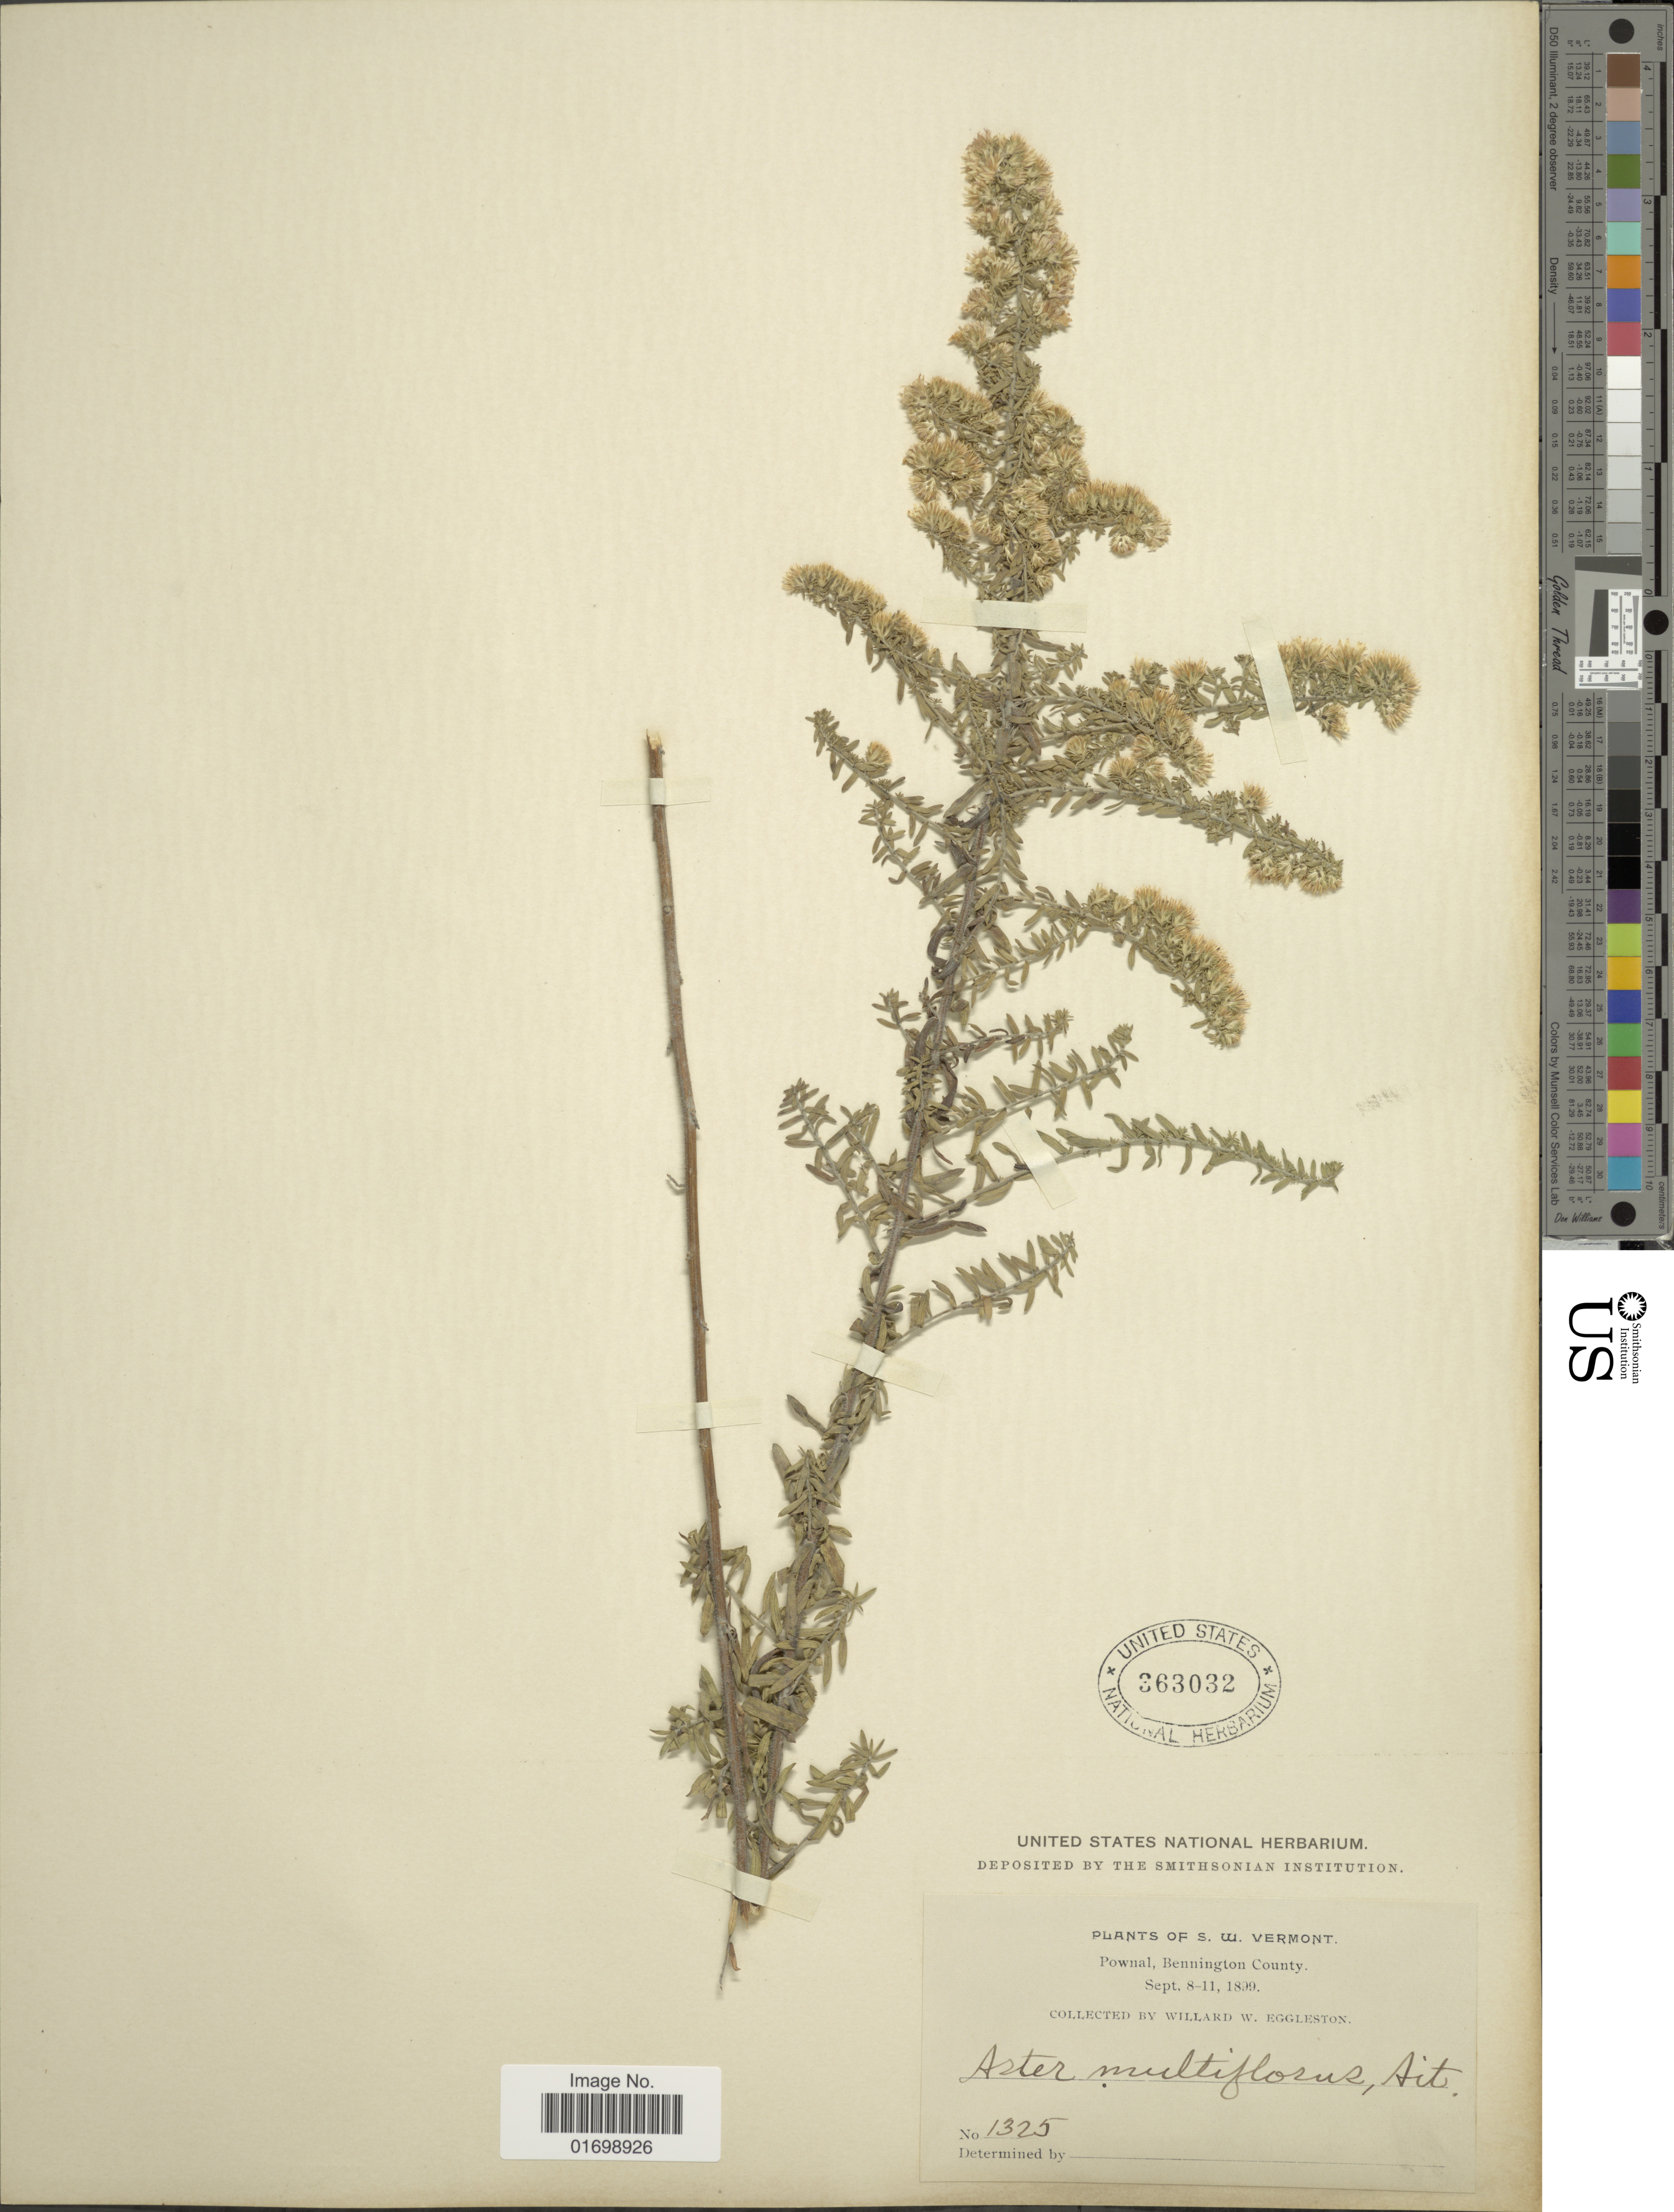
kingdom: Plantae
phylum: Tracheophyta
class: Magnoliopsida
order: Asterales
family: Asteraceae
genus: Symphyotrichum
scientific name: Symphyotrichum ericoides var. prostratum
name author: (Kuntze) G.L. Nesom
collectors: W. W. Eggleston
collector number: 1325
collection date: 1899-09-08/1899-09-11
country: United States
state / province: Vermont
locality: S.W. Vermont, Pownal, Bennington County.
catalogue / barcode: US 363032